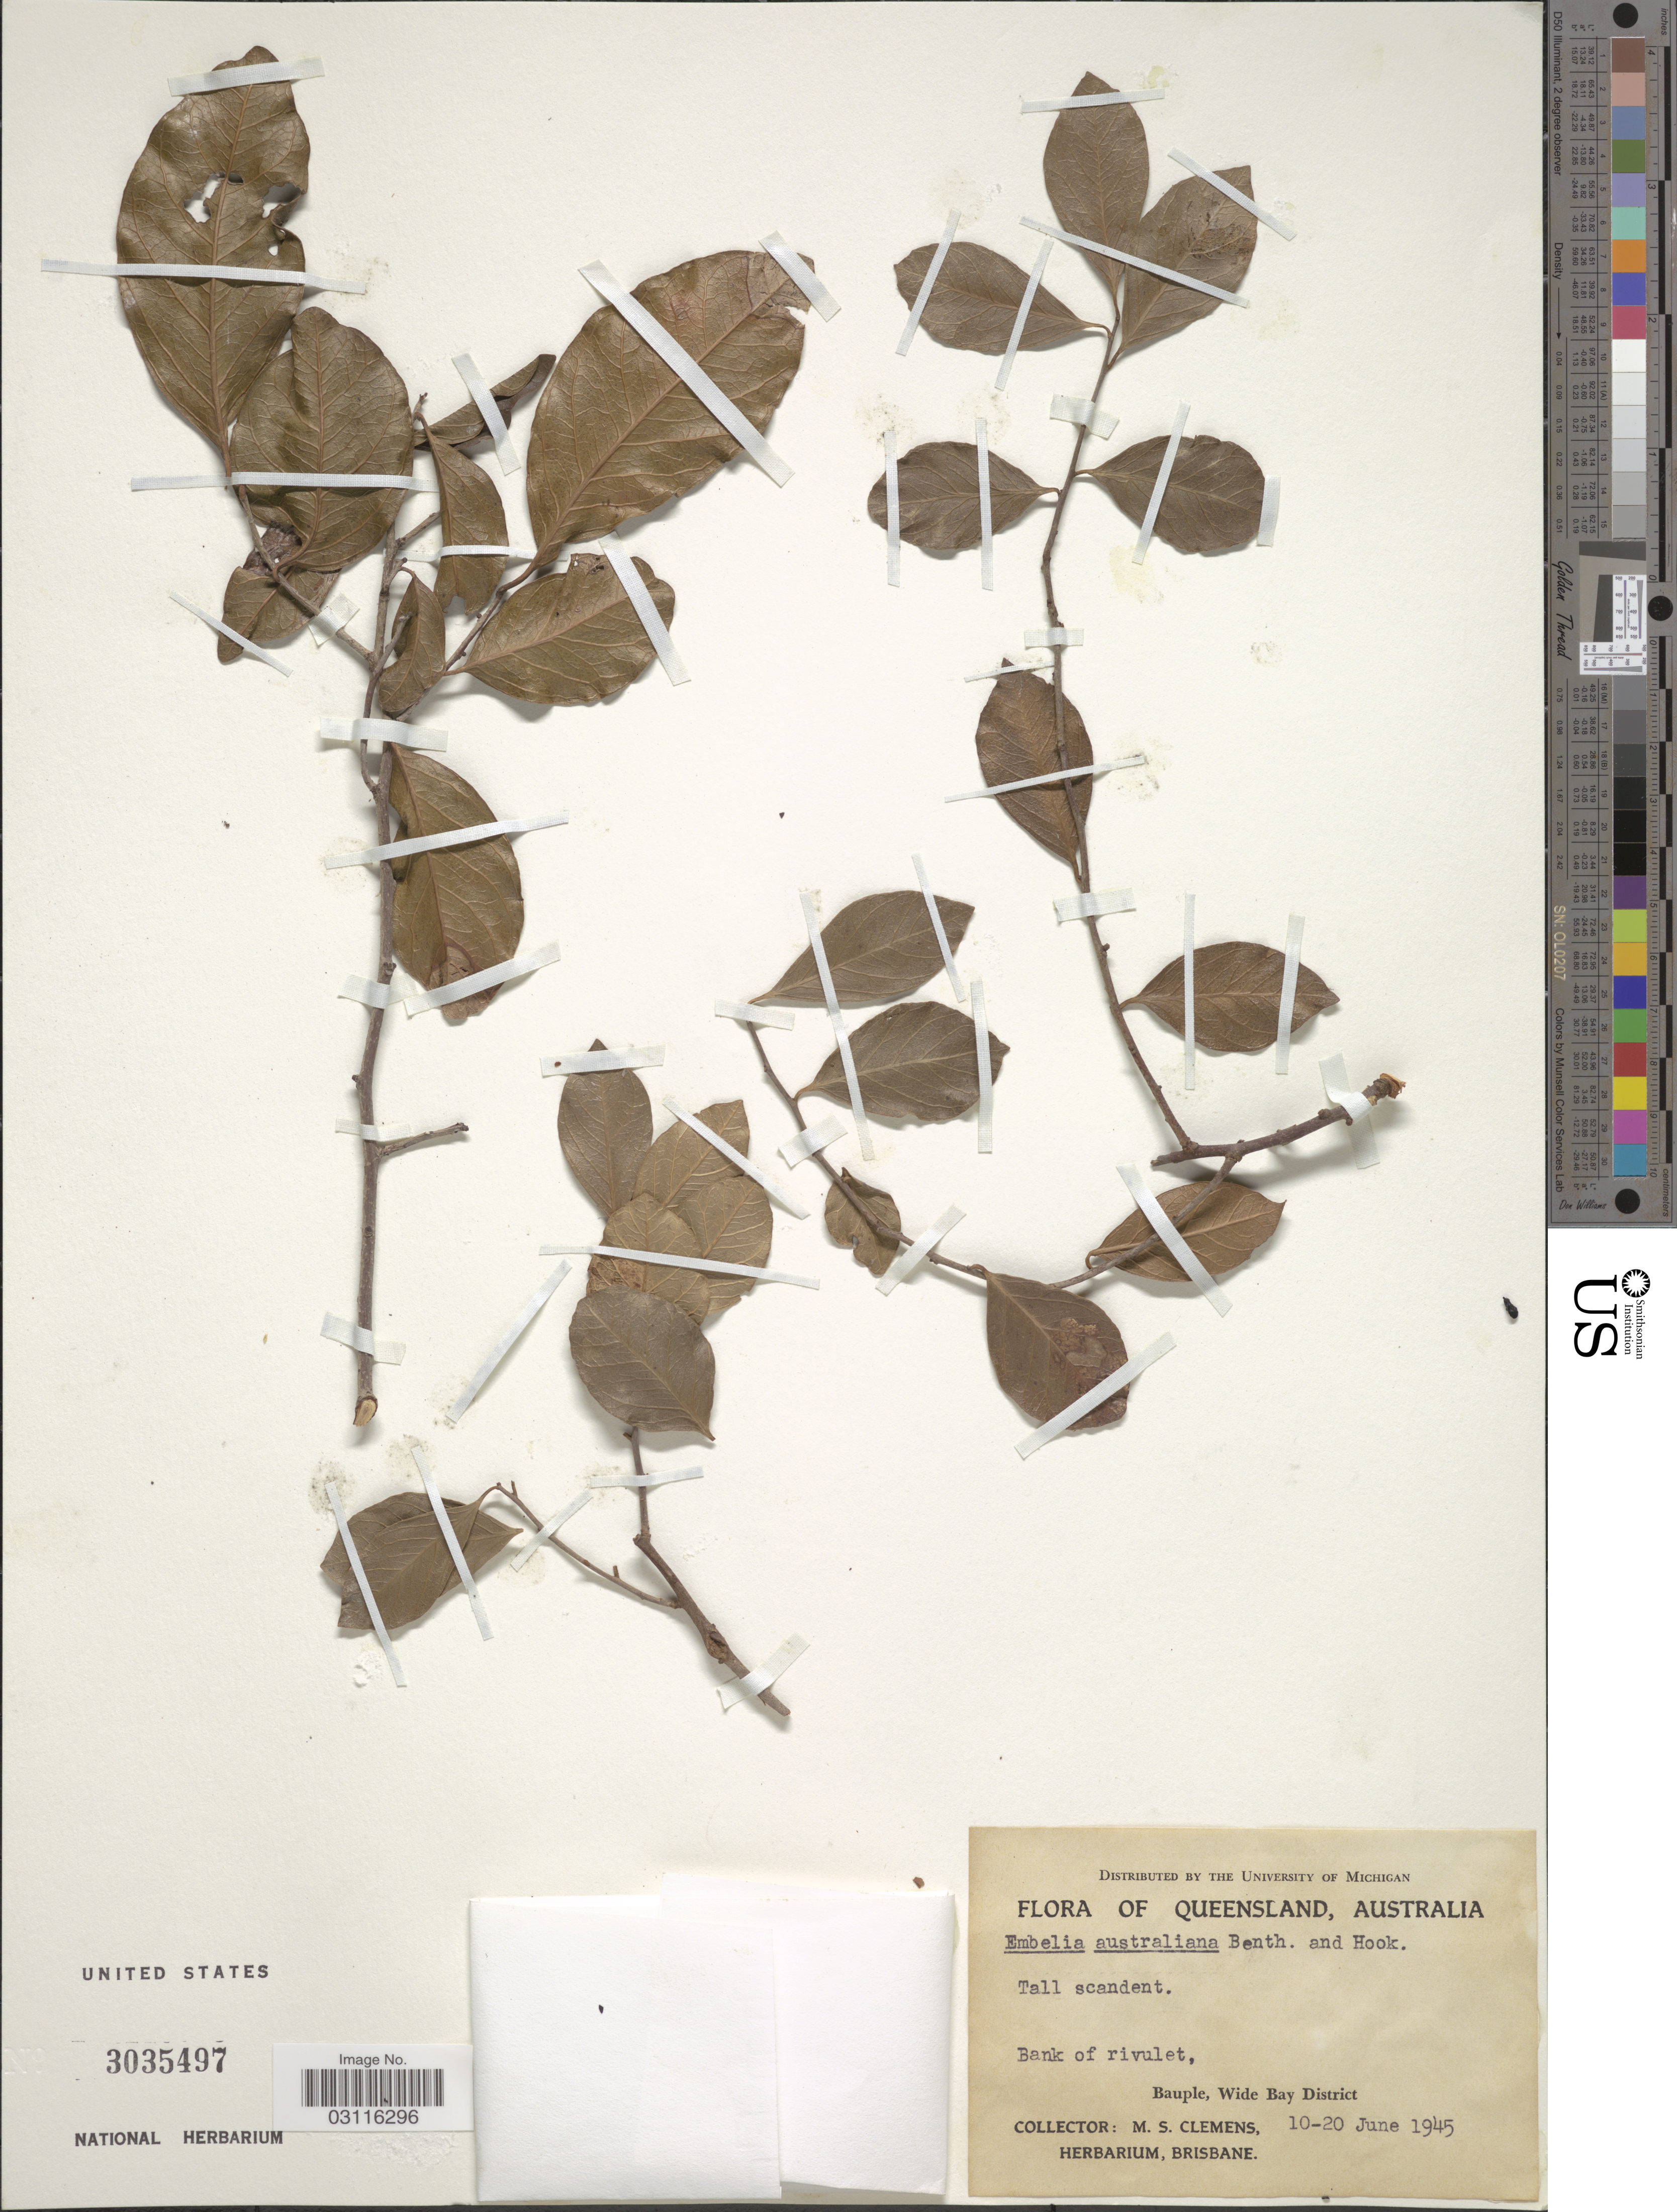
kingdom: Plantae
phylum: Tracheophyta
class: Magnoliopsida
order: Ericales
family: Primulaceae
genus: Embelia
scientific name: Embelia australiana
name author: (F. Muell.) Mez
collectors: M. S. Clemens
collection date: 1945-06-10/1945-06-20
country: Australia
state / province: Queensland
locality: Bank of rivulet, Bauple, Wide Bay District.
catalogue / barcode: US 3035497